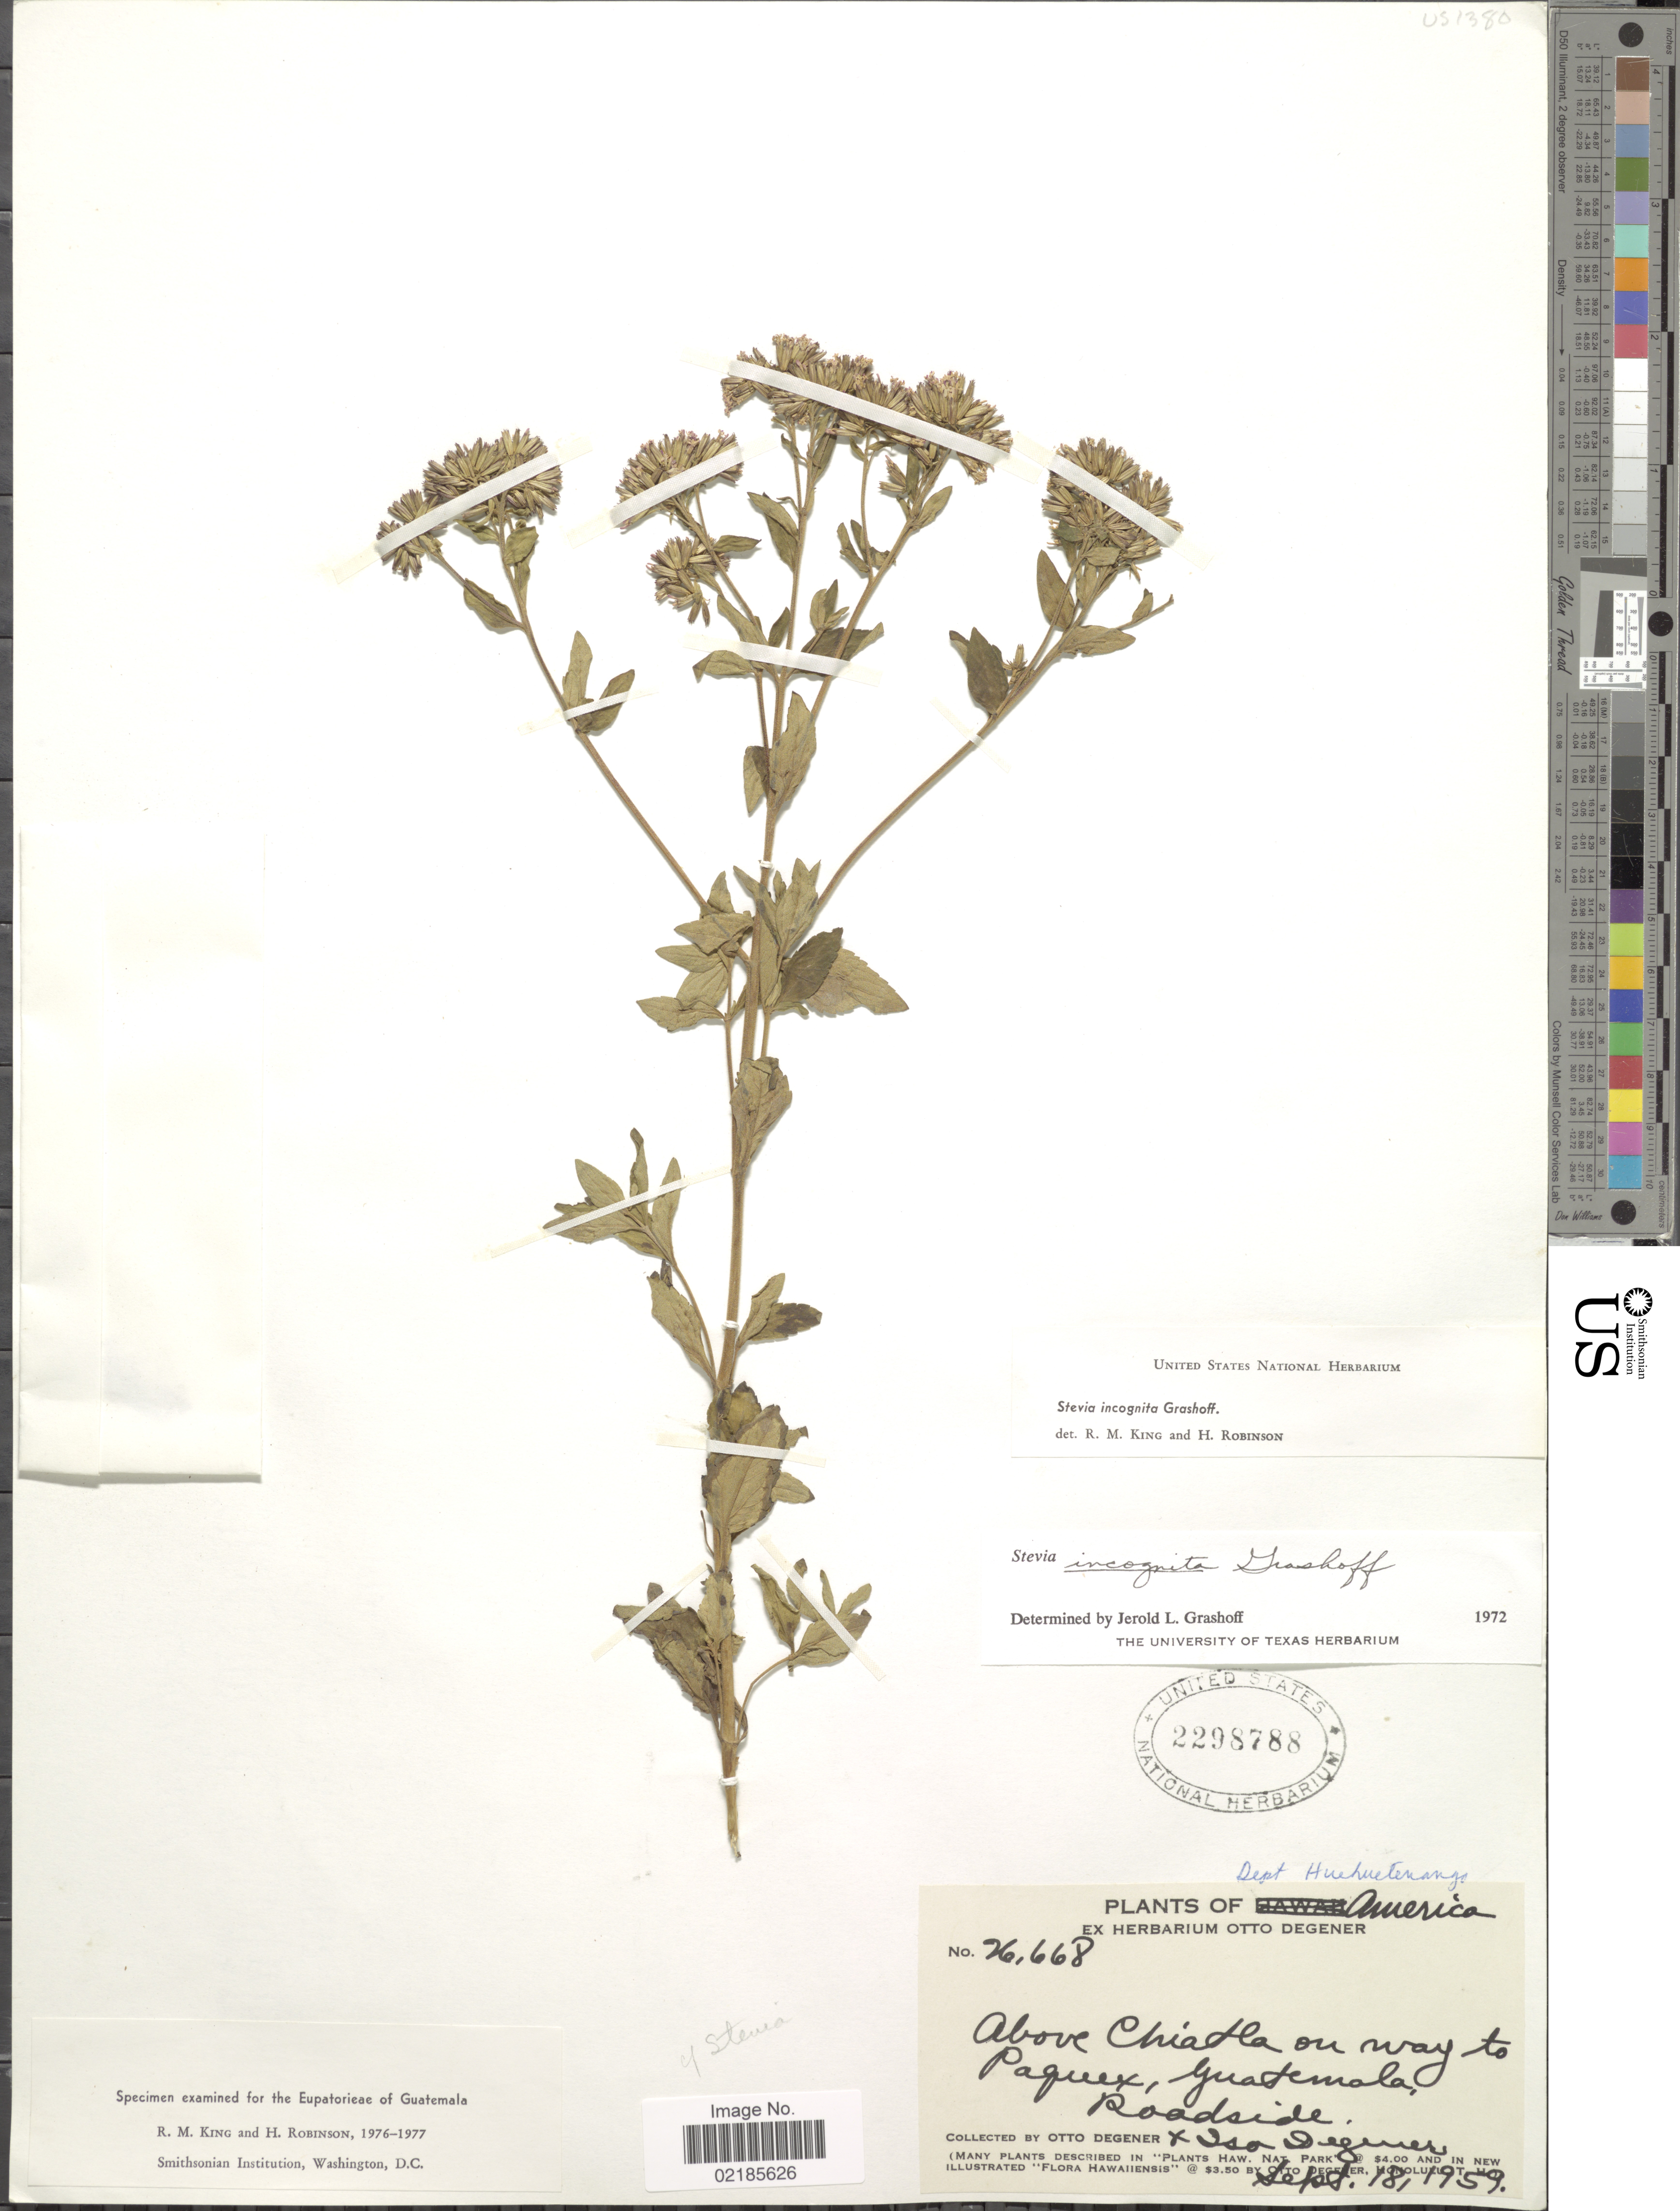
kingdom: Plantae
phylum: Tracheophyta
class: Magnoliopsida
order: Asterales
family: Asteraceae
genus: Stevia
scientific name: Stevia incognita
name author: Grashoff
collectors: O. Degener & I. Degener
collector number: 26668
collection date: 1959-09-18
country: Guatemala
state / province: Huehuetenango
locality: America, above Chiatla on way to Paquex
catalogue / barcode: US 2298788